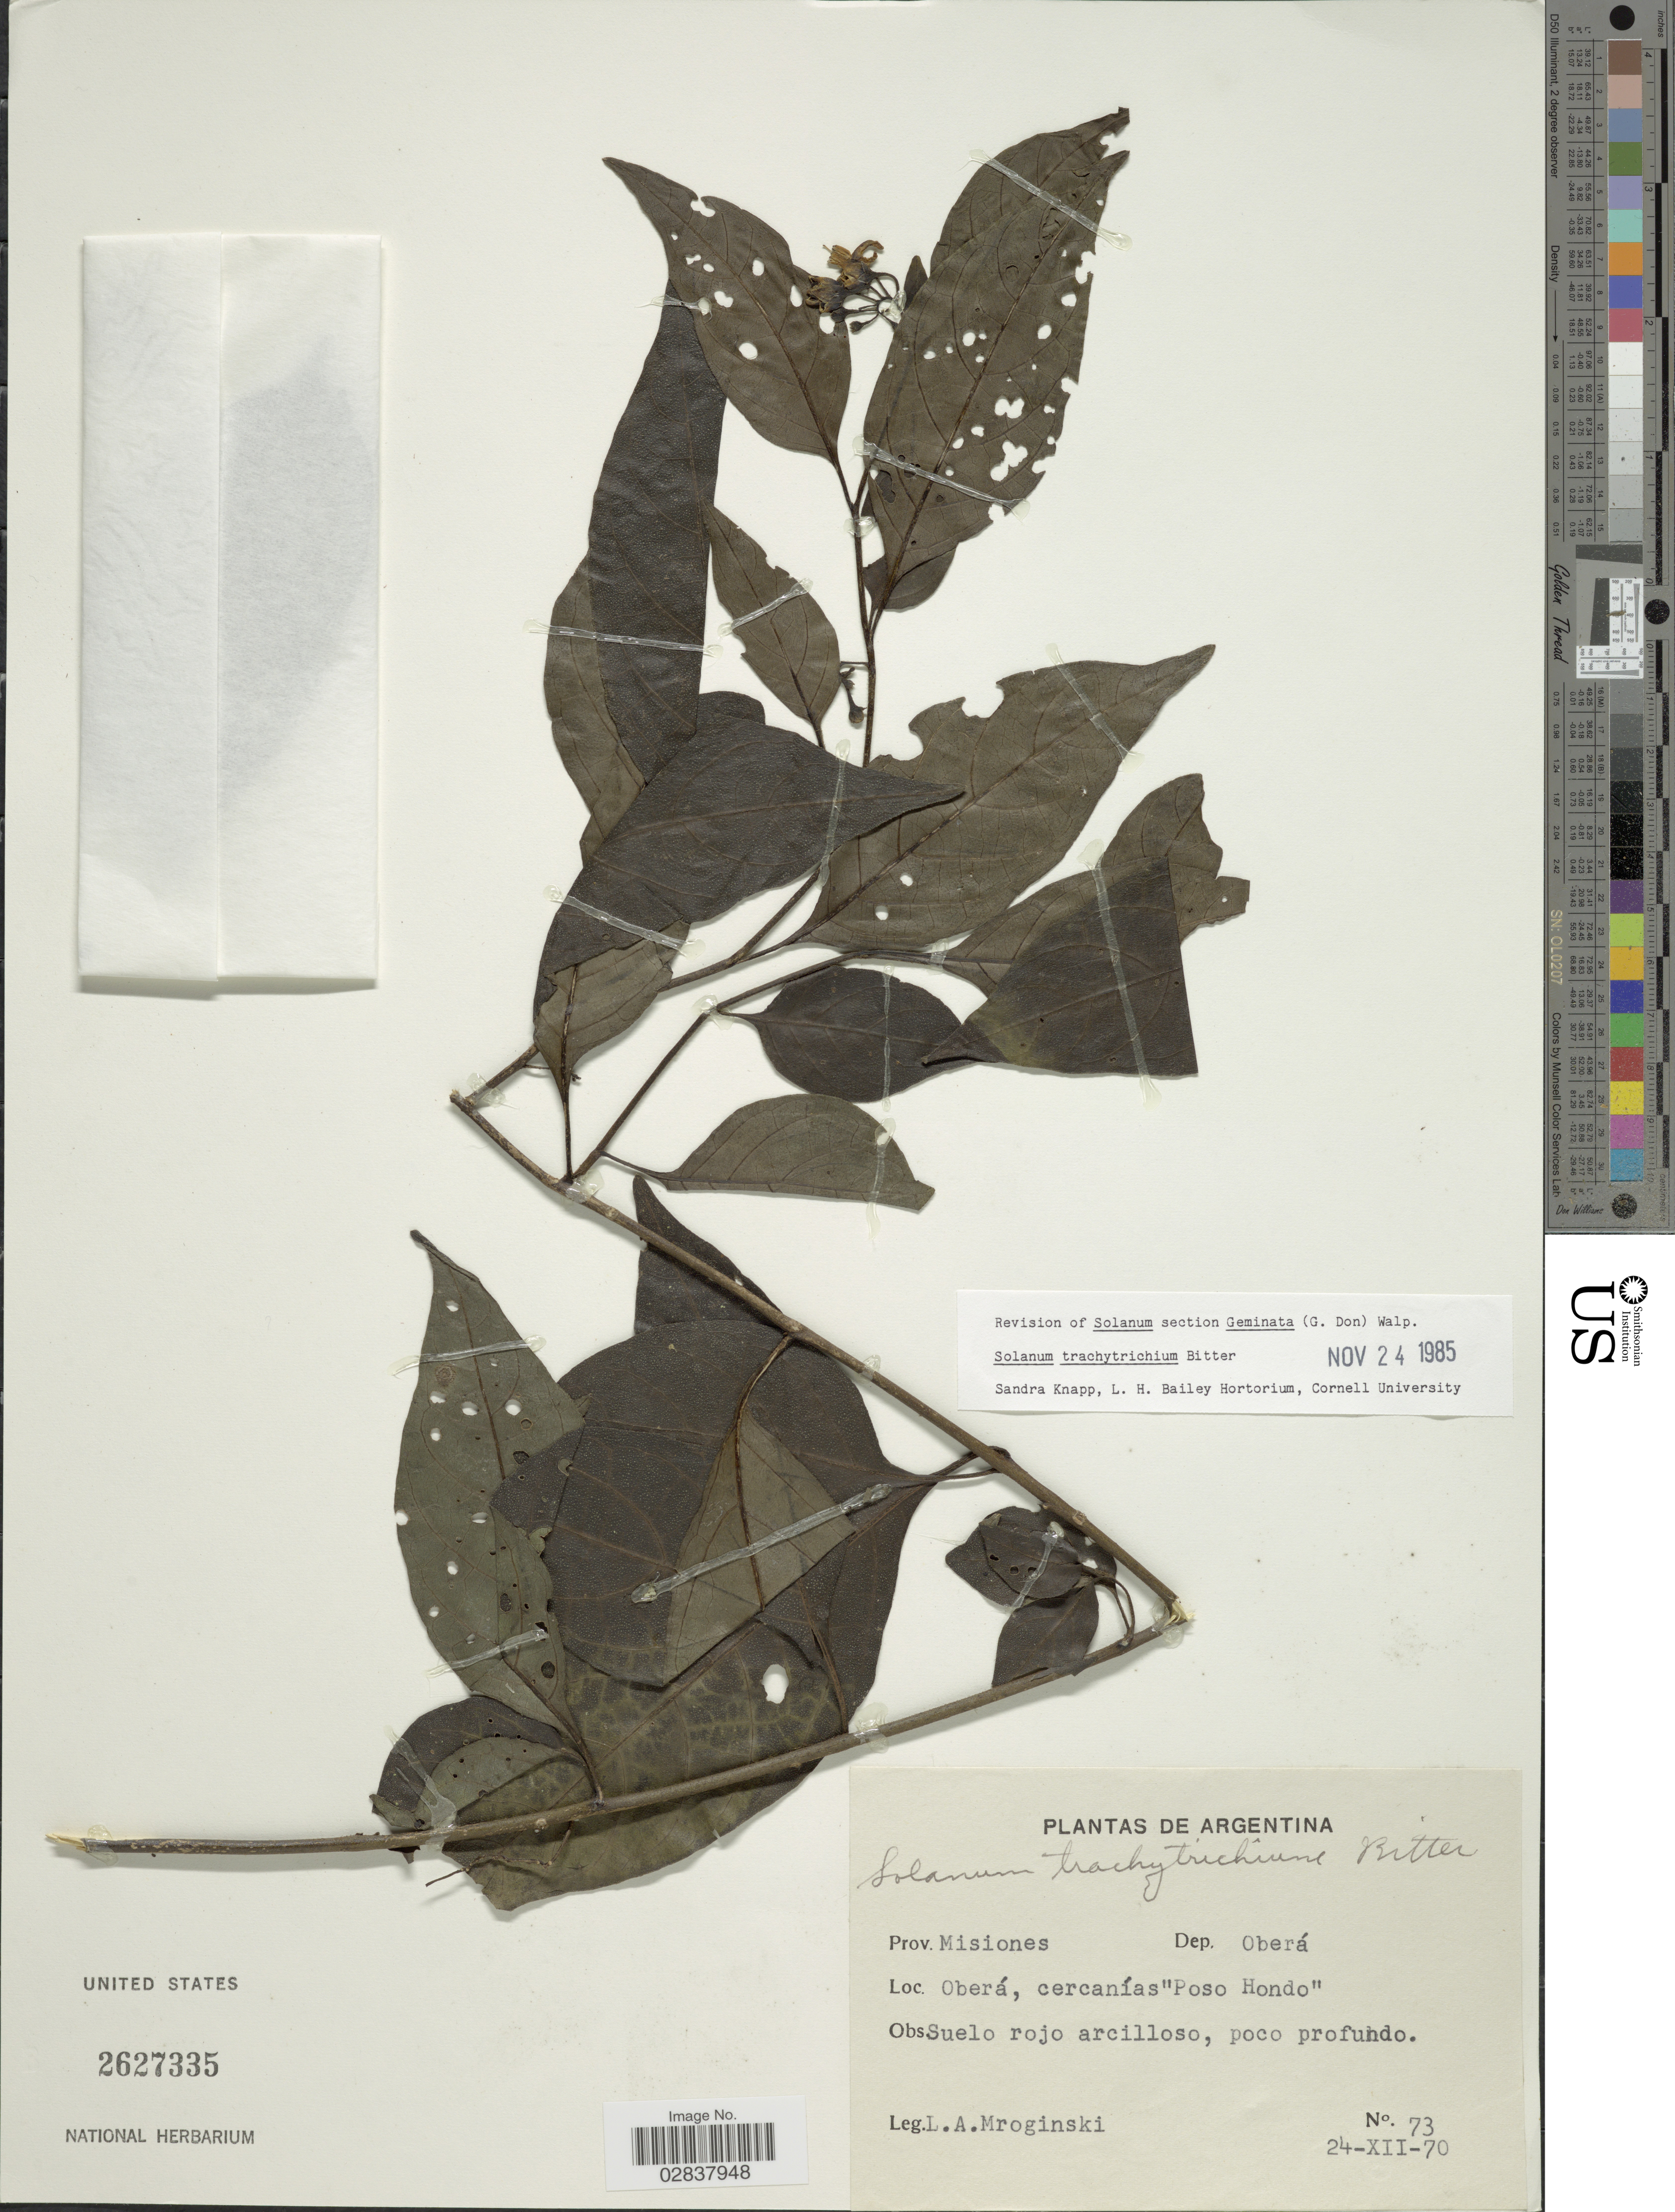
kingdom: Plantae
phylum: Tracheophyta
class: Magnoliopsida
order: Solanales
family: Solanaceae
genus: Solanum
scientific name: Solanum trachytrichium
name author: Bitter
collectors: L. Mroginski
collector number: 73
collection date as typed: Transcribed d/m/y: 24/12/70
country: Argentina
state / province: Misiones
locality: Dep. Oberá, Oberá, cercanías 'Poso Hondo'.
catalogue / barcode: US 2627335